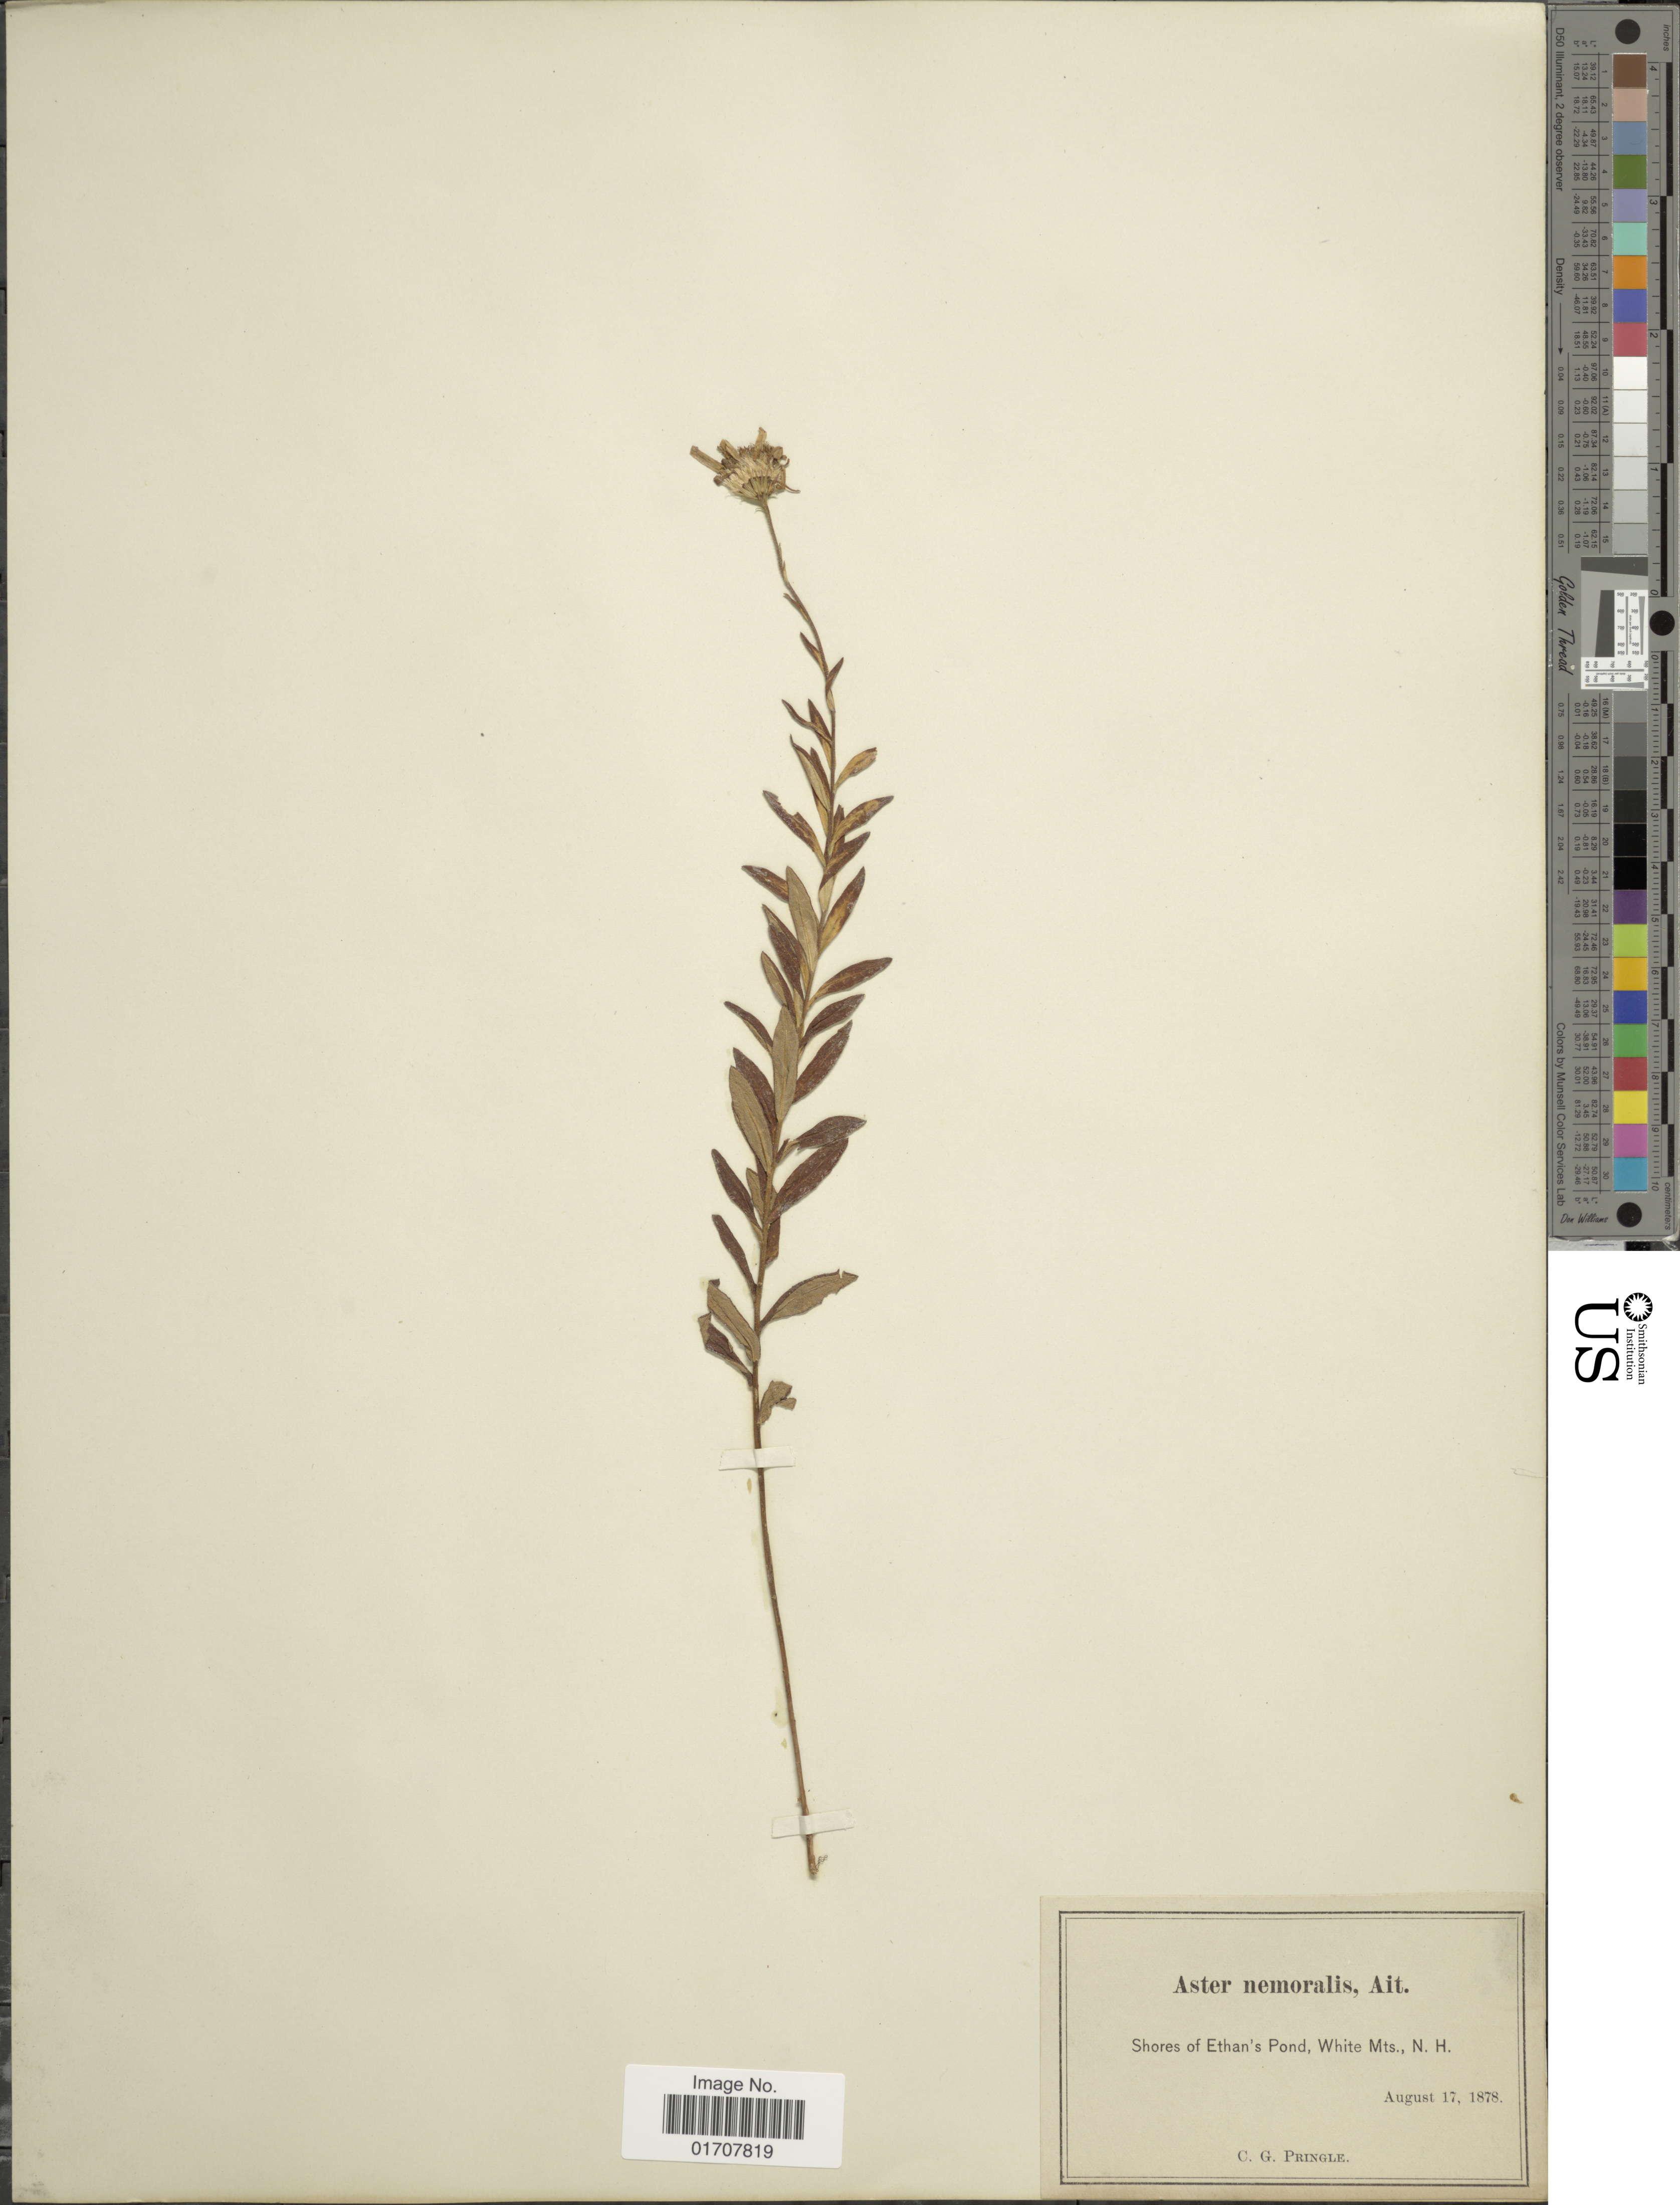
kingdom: Plantae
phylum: Tracheophyta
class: Magnoliopsida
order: Asterales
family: Asteraceae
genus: Oclemena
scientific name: Oclemena nemoralis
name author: (Aiton) Greene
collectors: C. G. Pringle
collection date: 1878-08-17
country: United States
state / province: New Hampshire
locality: Shores of Ethan's Pond, White Mt., N.H.